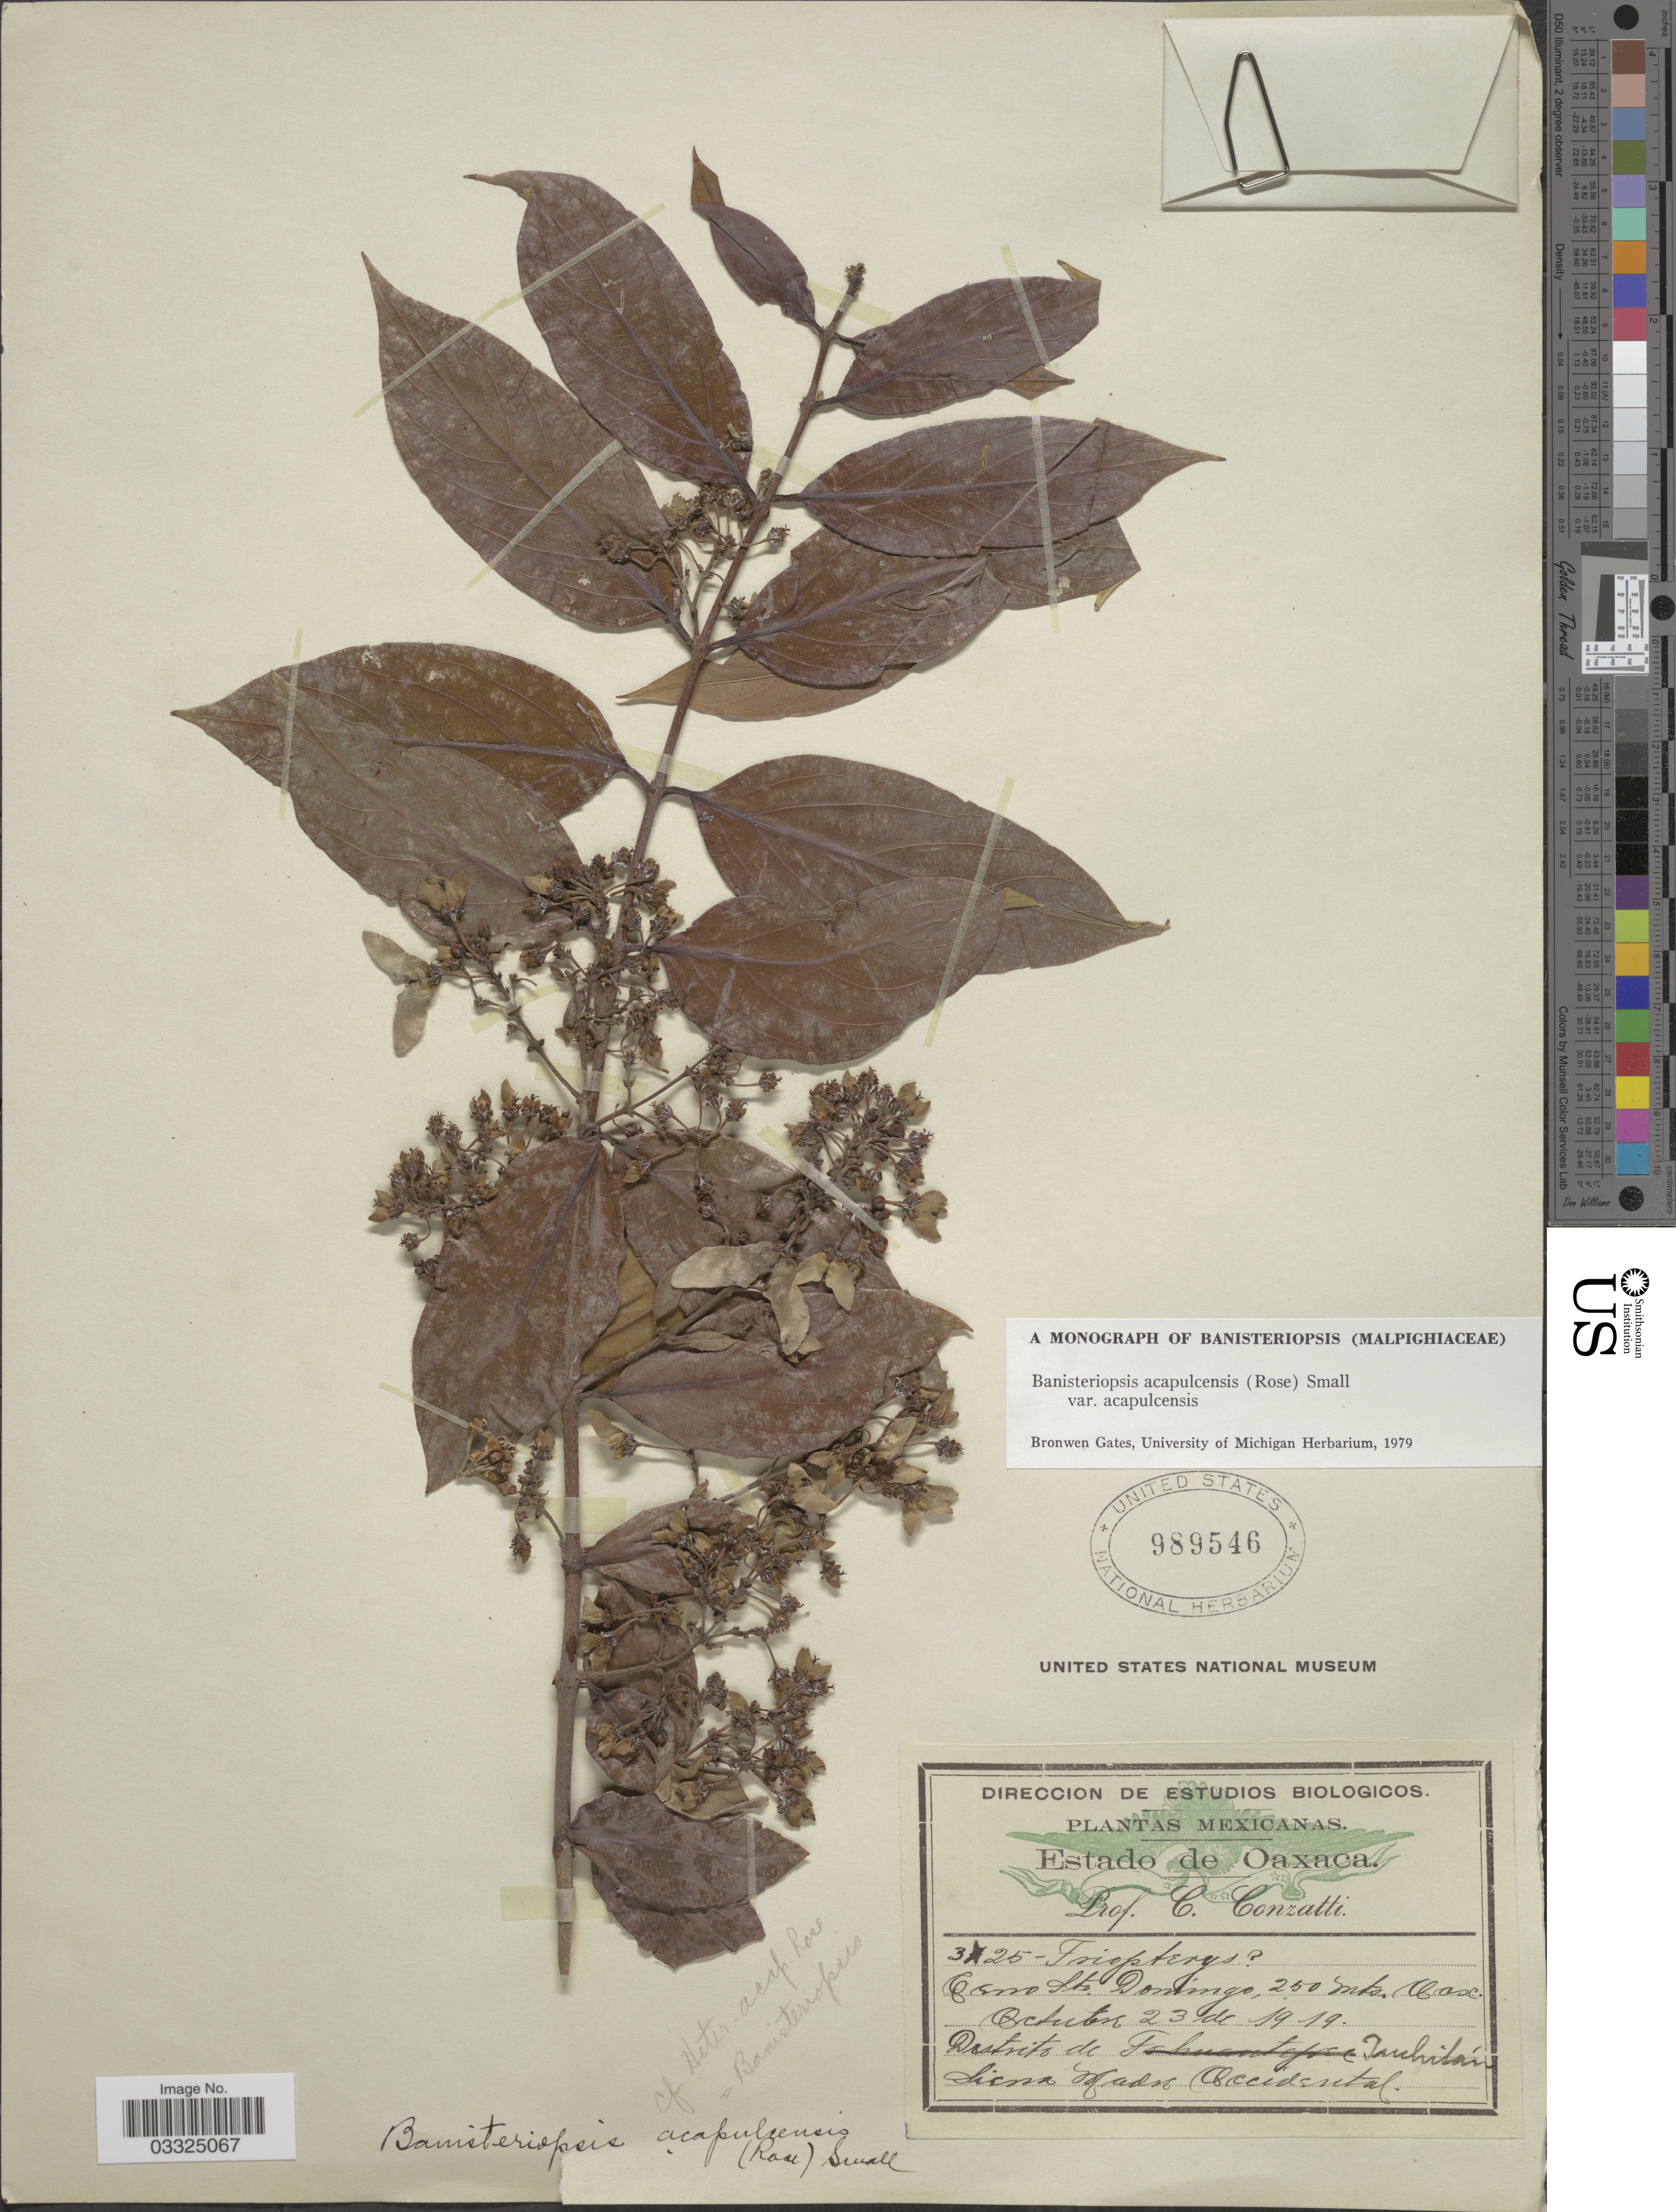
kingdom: Plantae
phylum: Tracheophyta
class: Magnoliopsida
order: Malpighiales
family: Malpighiaceae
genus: Bronwenia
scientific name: Bronwenia acapulcensis var. acapulcensis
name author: (Rose) W.R. Anderson & C. Davis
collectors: C. Conzatti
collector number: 3125*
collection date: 1919-08-23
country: Mexico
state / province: Oaxaca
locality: Cerro Sto. Domingo. Distrito de Juchitán.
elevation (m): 250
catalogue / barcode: US 989546